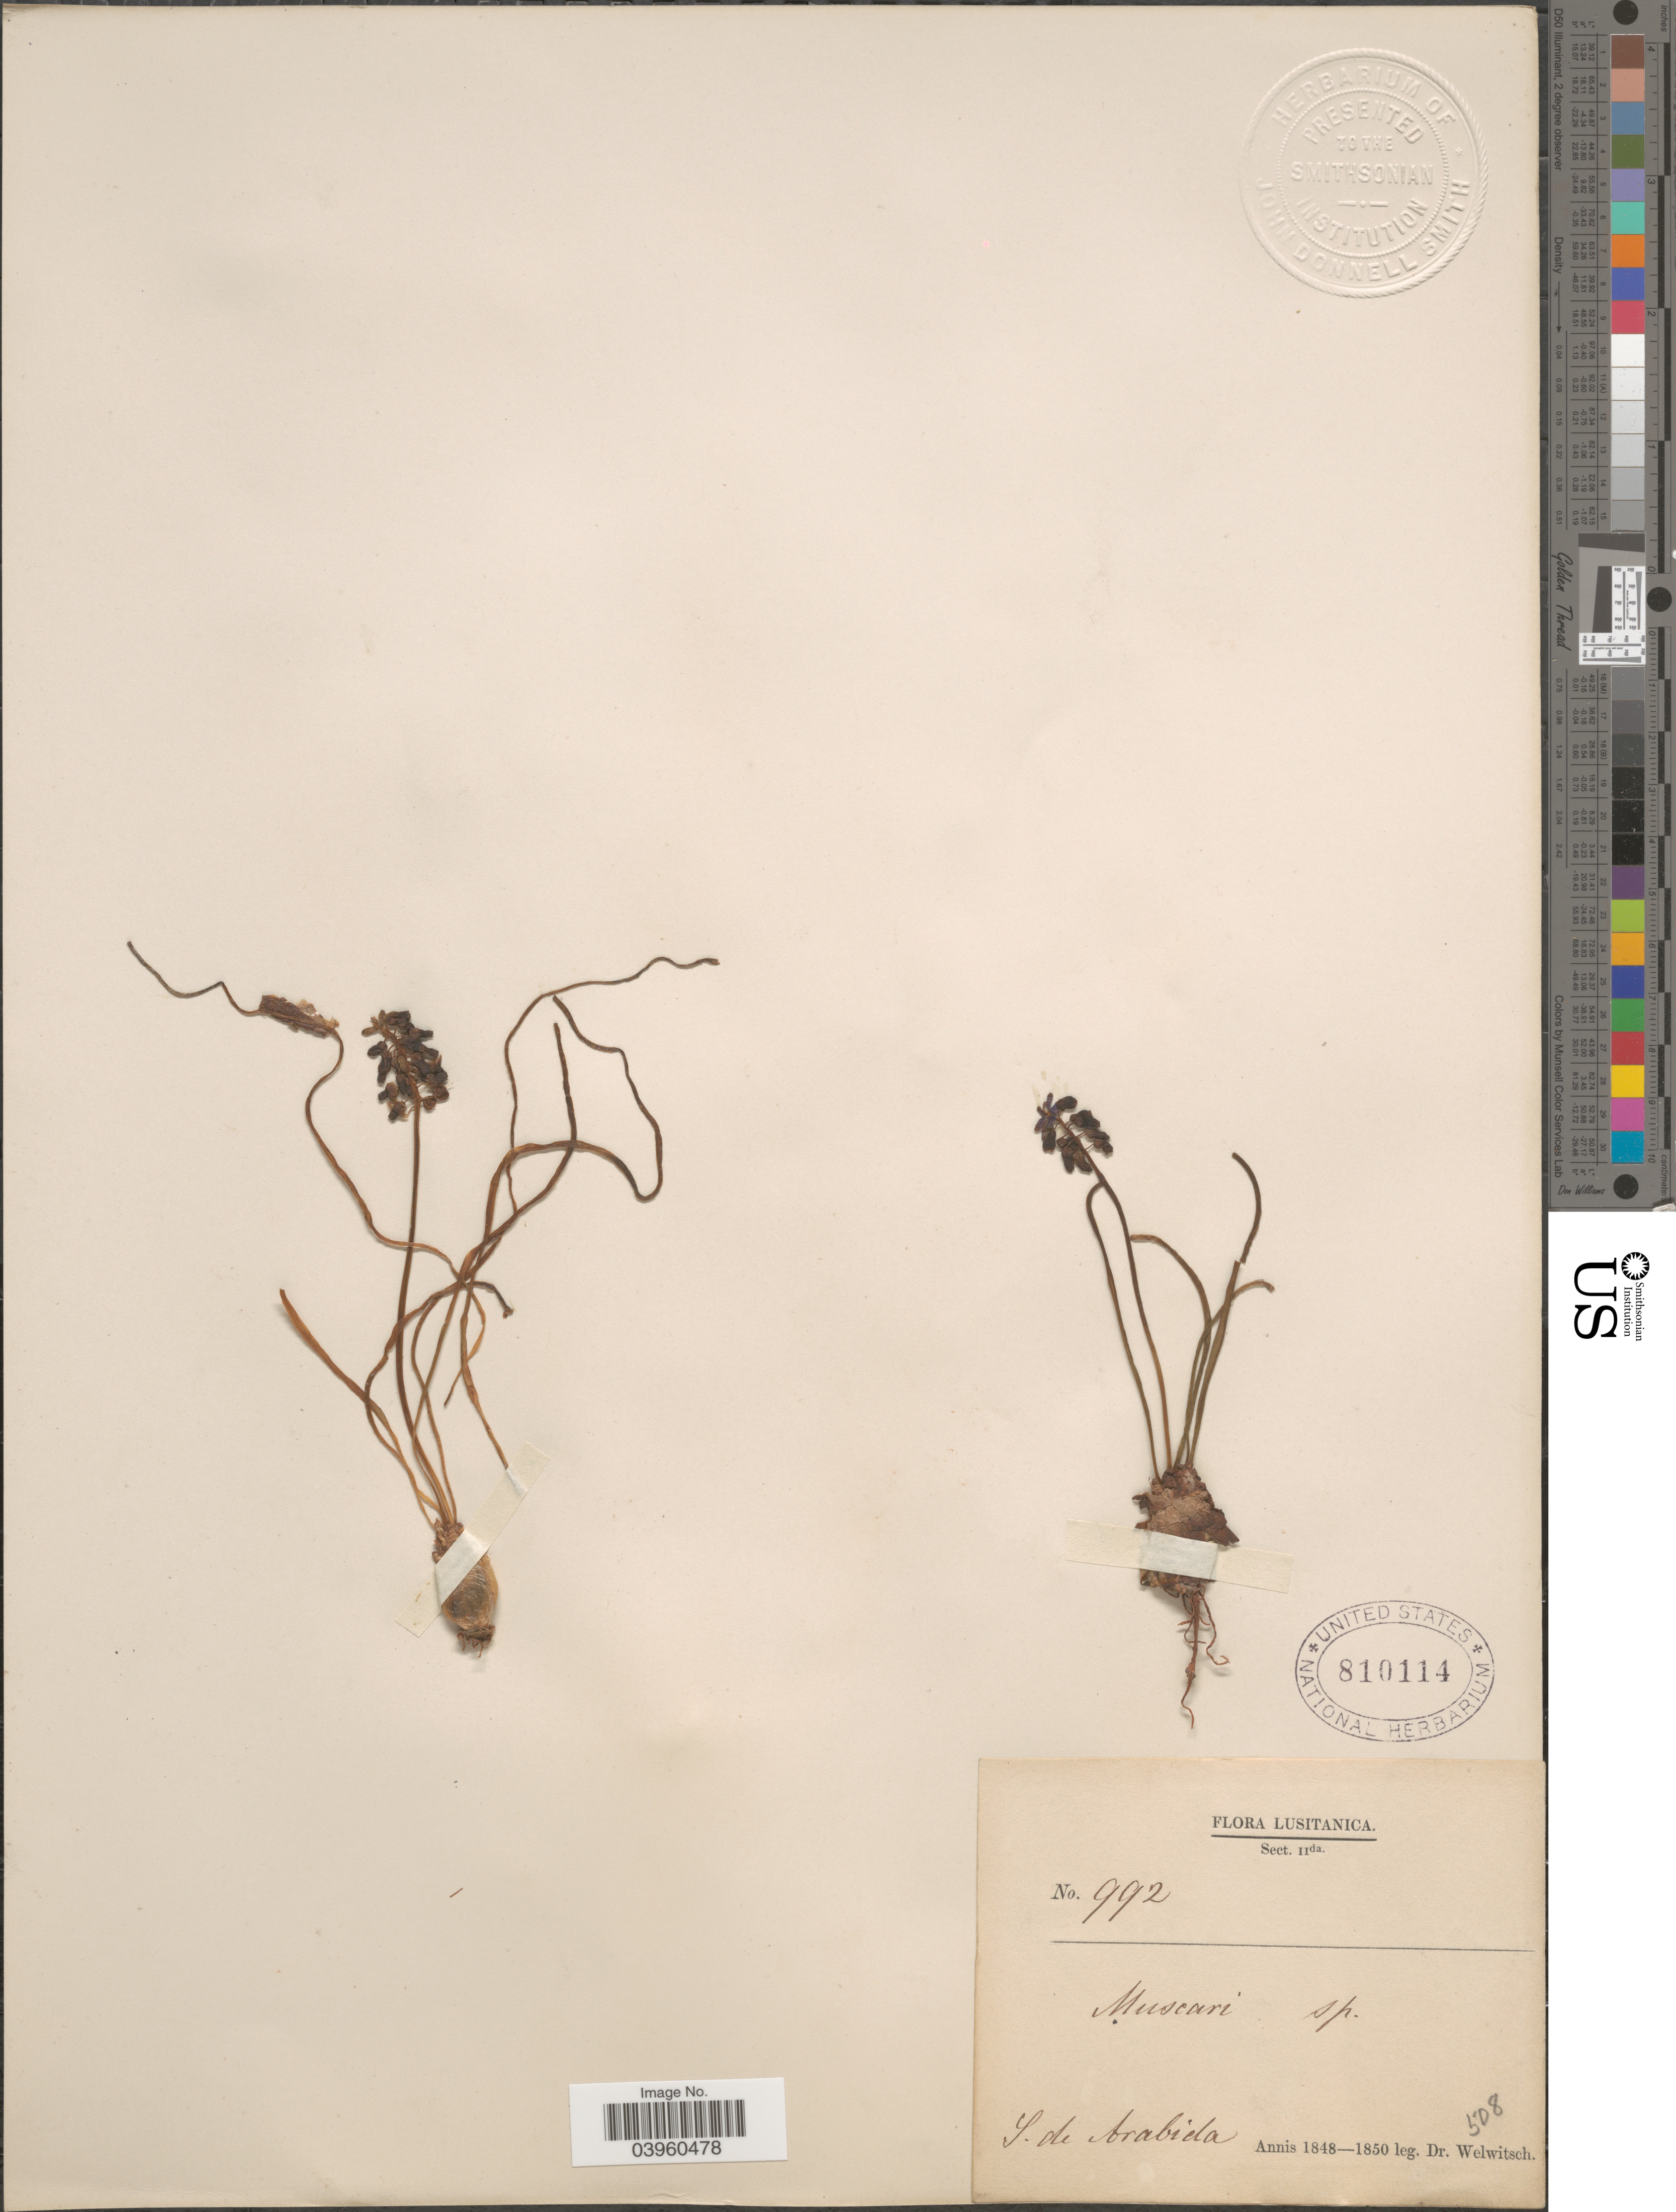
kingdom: Plantae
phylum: Tracheophyta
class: Liliopsida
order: Asparagales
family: Asparagaceae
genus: Muscari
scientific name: Muscari sp.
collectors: -. Welwitsch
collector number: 992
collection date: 1848/1850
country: Portugal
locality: Lusitanica. Sect. IIda. S. de Arabida.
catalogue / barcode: US 810114